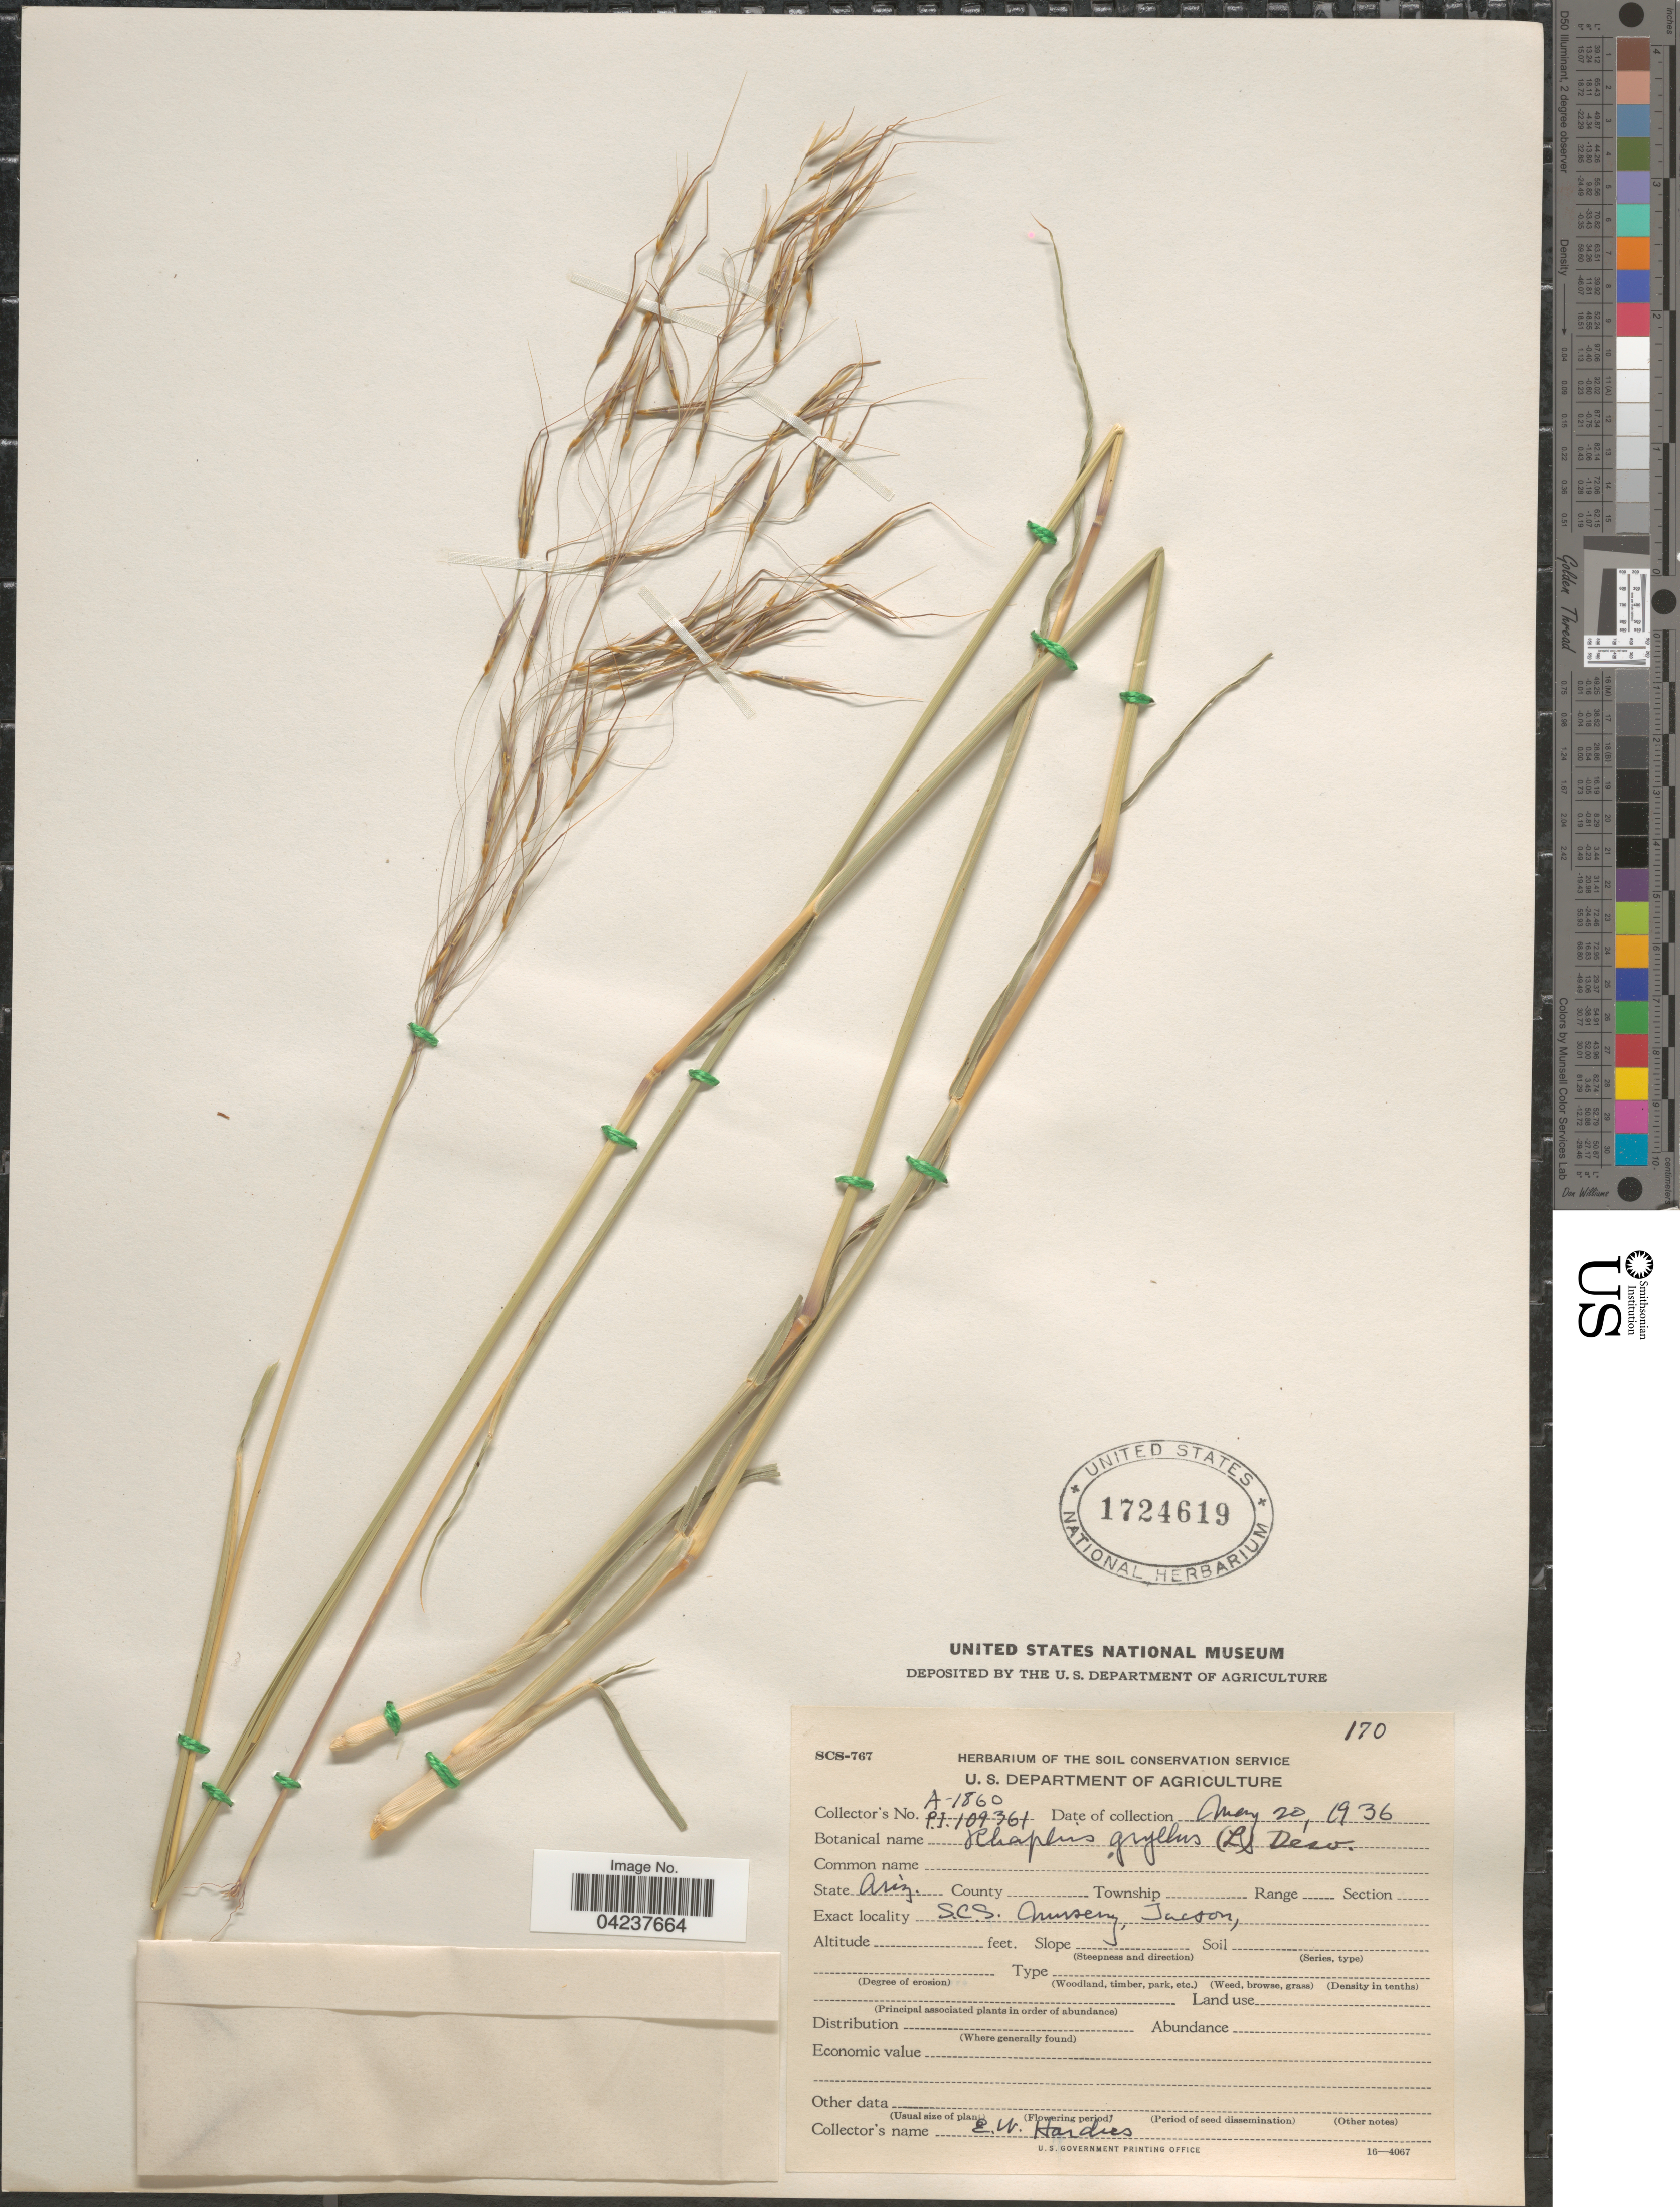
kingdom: Plantae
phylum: Tracheophyta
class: Liliopsida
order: Poales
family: Poaceae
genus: Chrysopogon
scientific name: Chrysopogon fulvus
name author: (Spreng.) Chiov.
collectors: E. Hardies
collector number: A-1860/P.I.109361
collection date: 1936-05-20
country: United States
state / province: Arizona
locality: S.C.S. nursery, Tucson.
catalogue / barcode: US 1724619